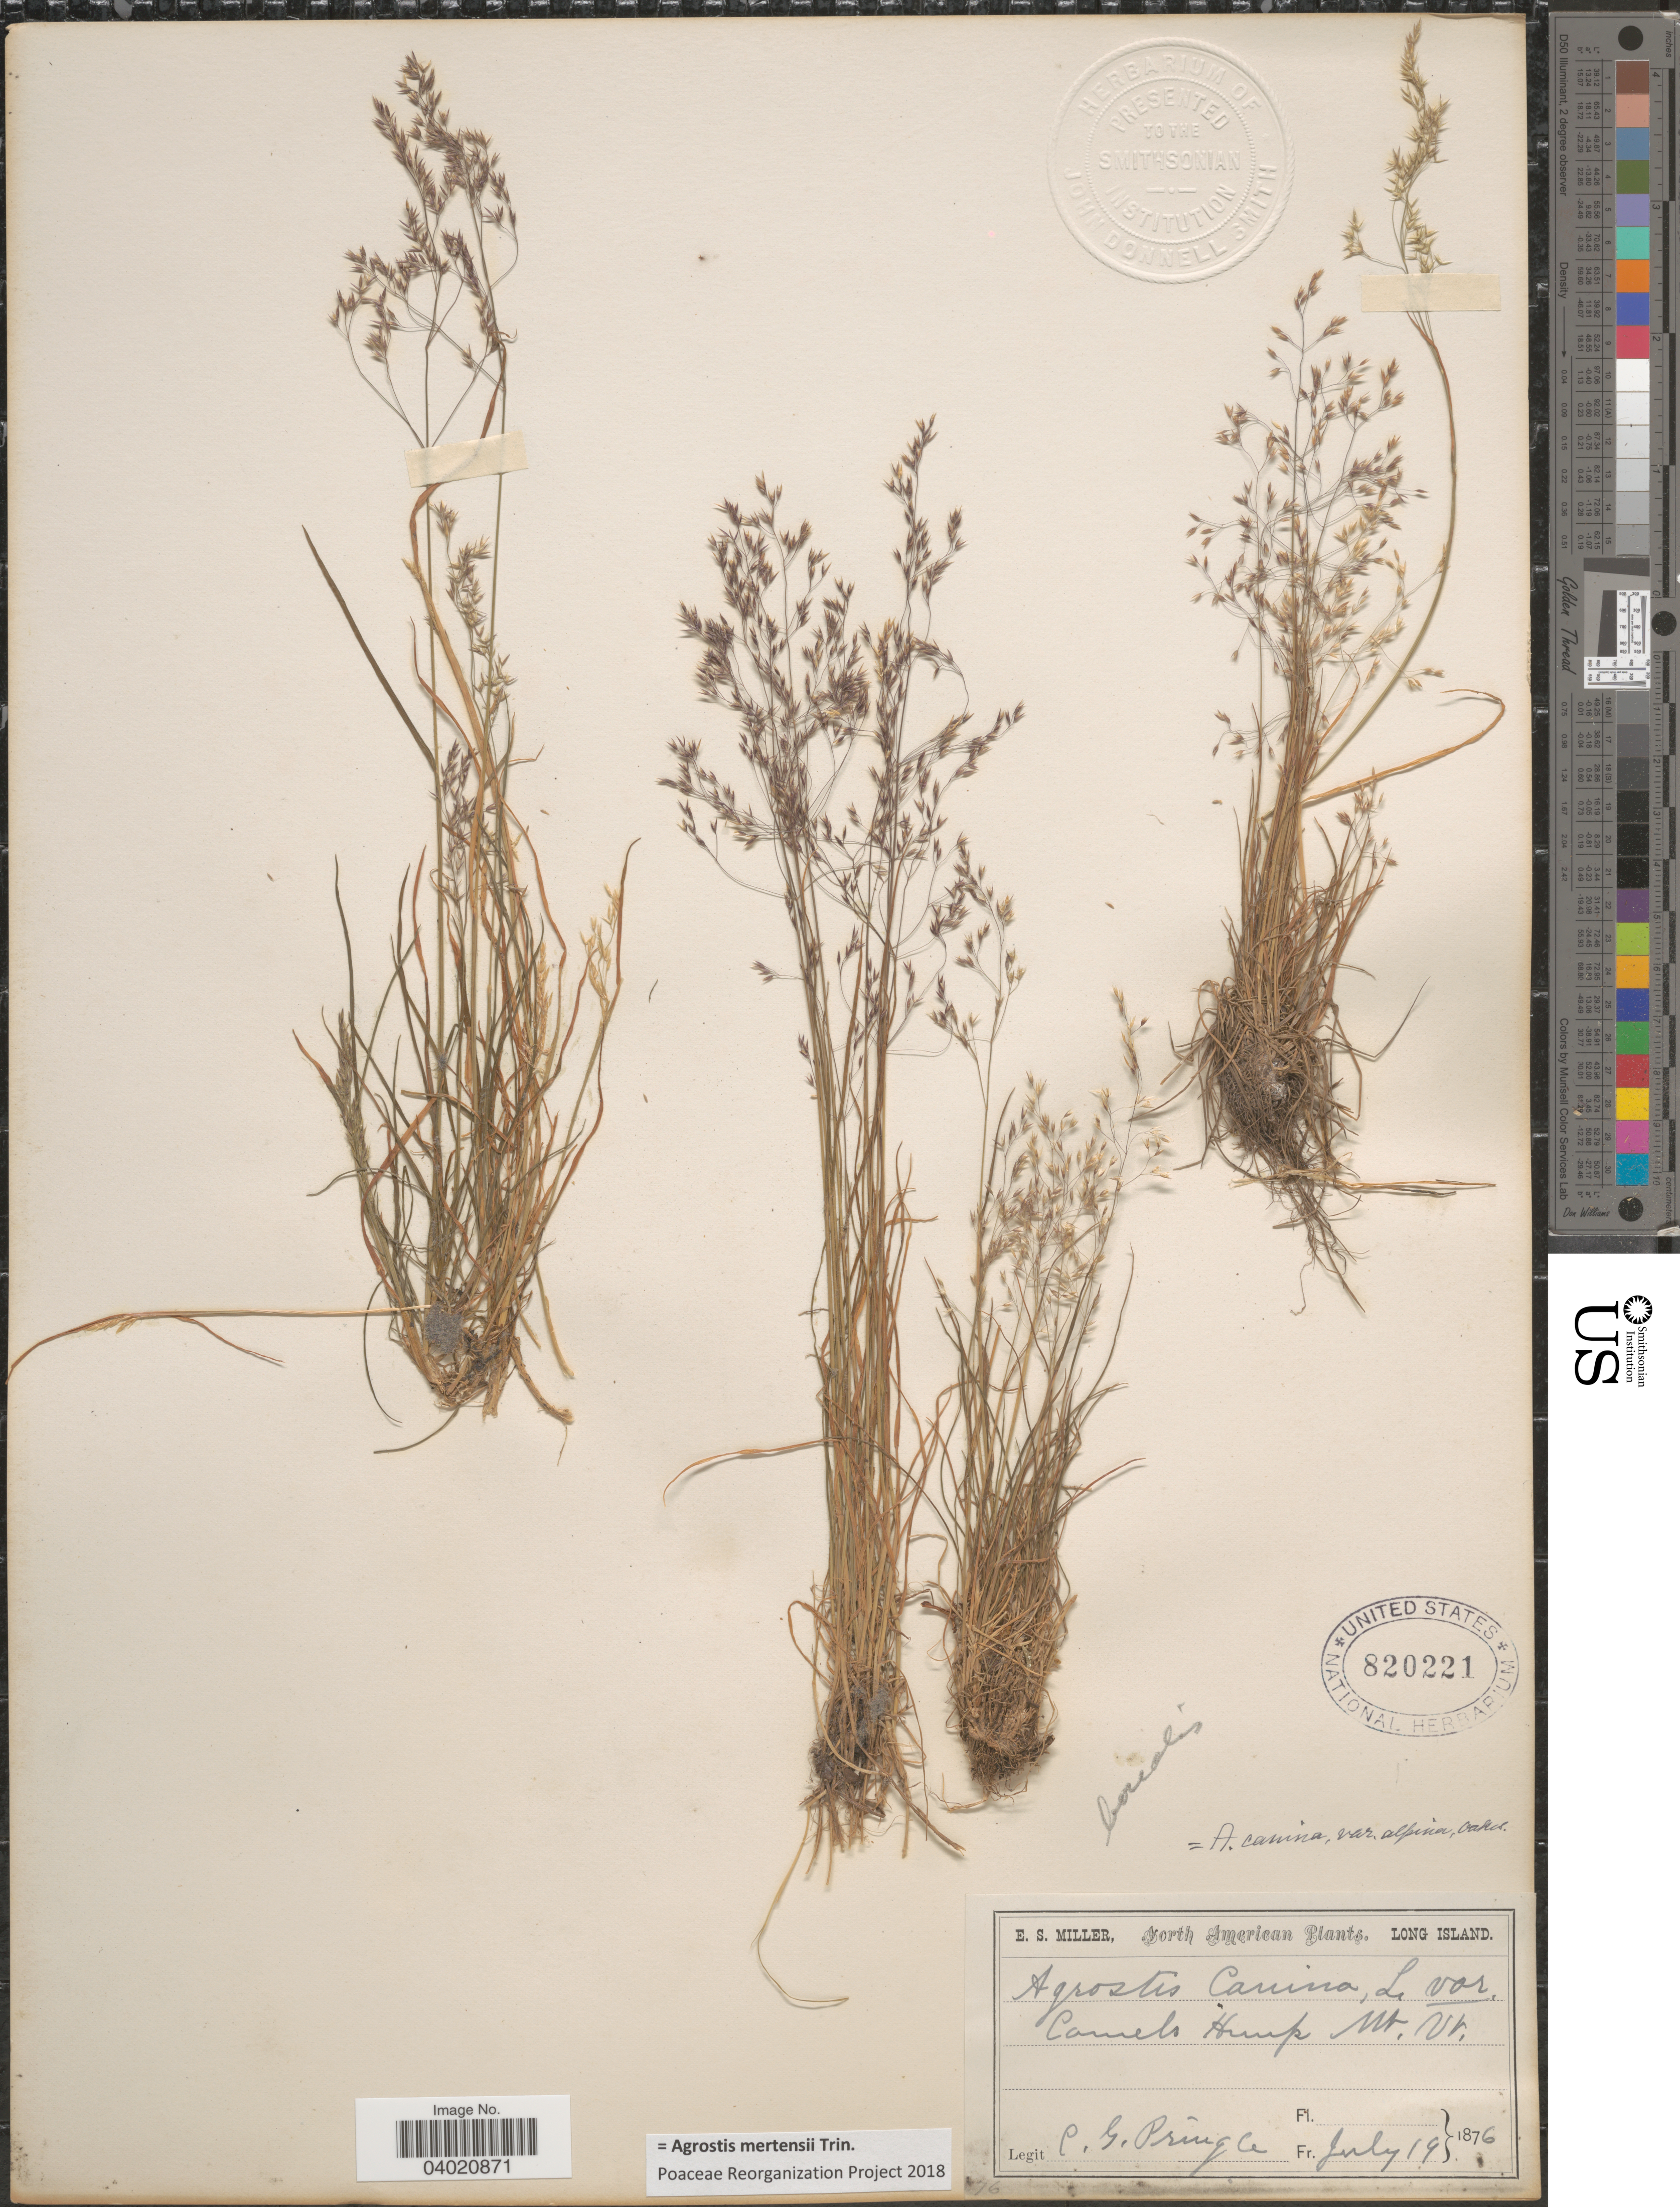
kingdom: Plantae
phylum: Tracheophyta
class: Liliopsida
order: Poales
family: Poaceae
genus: Agrostis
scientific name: Agrostis mertensii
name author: Trin.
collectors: C. G. Pringle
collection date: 1876-07-19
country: United States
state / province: Vermont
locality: Camels Hump Mt.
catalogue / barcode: US 820221